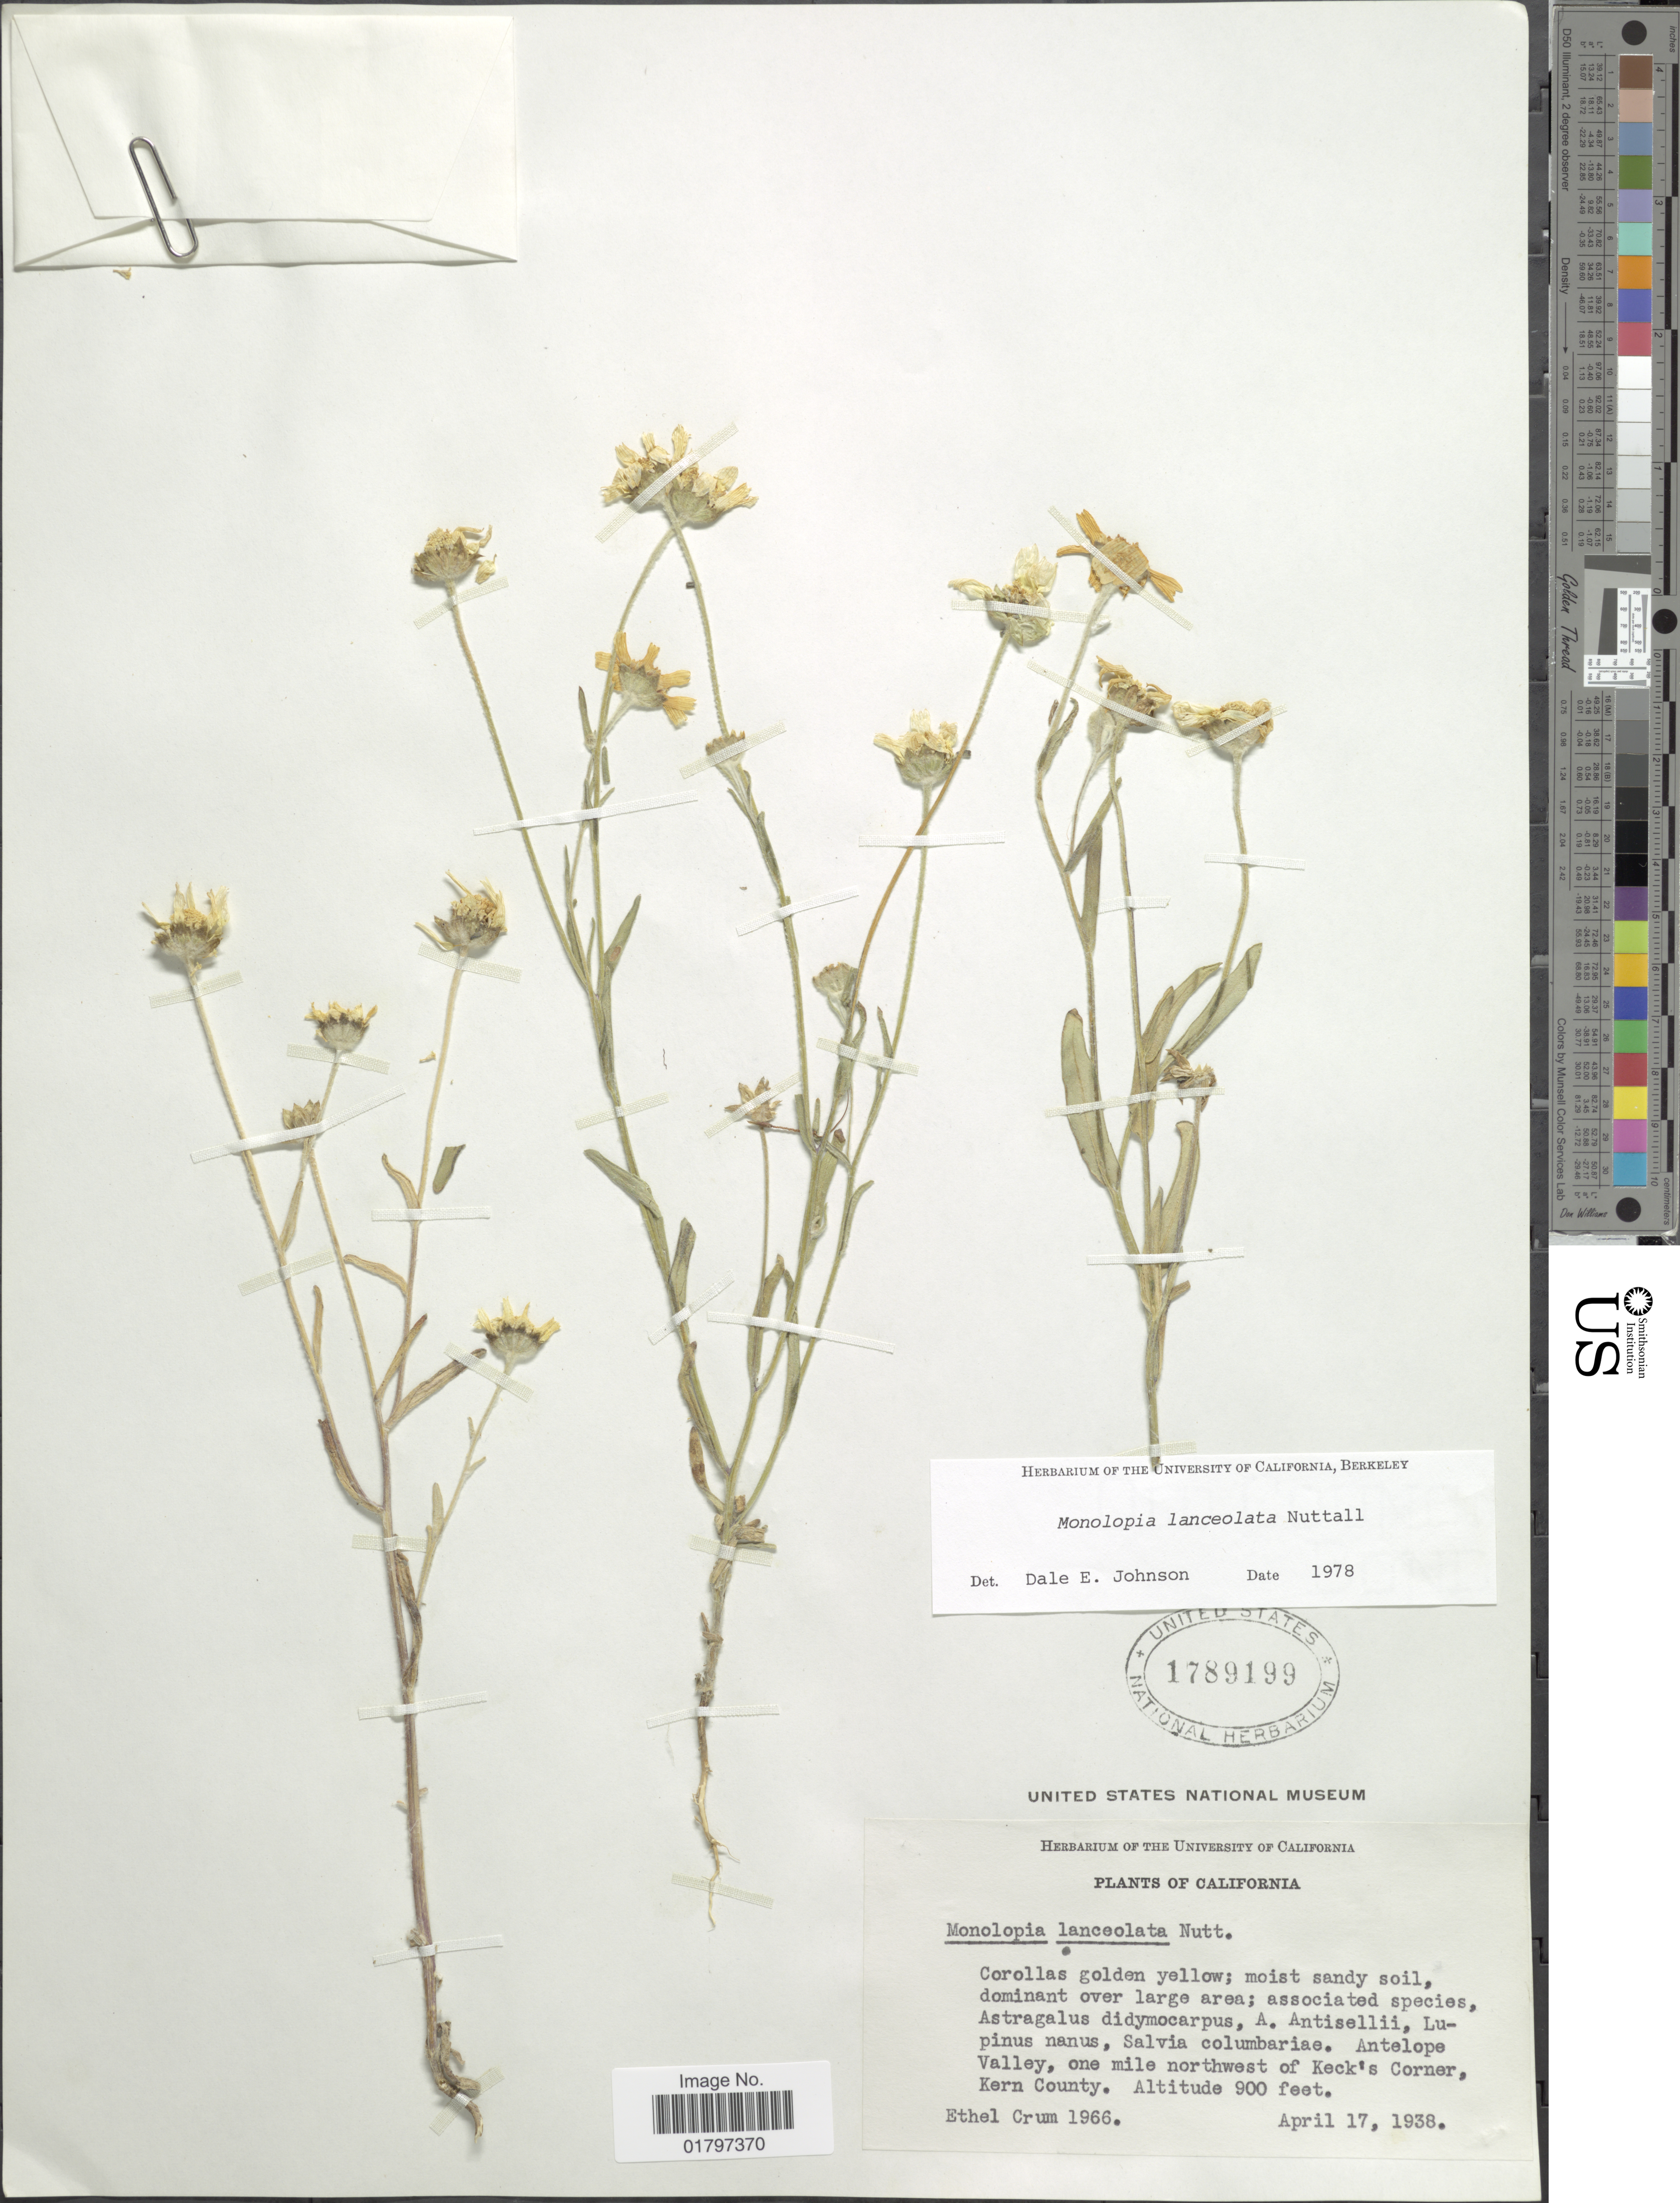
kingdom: Plantae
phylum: Tracheophyta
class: Magnoliopsida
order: Asterales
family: Asteraceae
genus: Monolopia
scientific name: Monolopia lanceolata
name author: Nutt.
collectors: E. K. Crum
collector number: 1966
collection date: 1938-04-17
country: United States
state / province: California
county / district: Kern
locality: Antelope Valley, one mile northwest of Keck's Corner, Kern County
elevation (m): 274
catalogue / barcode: US 1789199